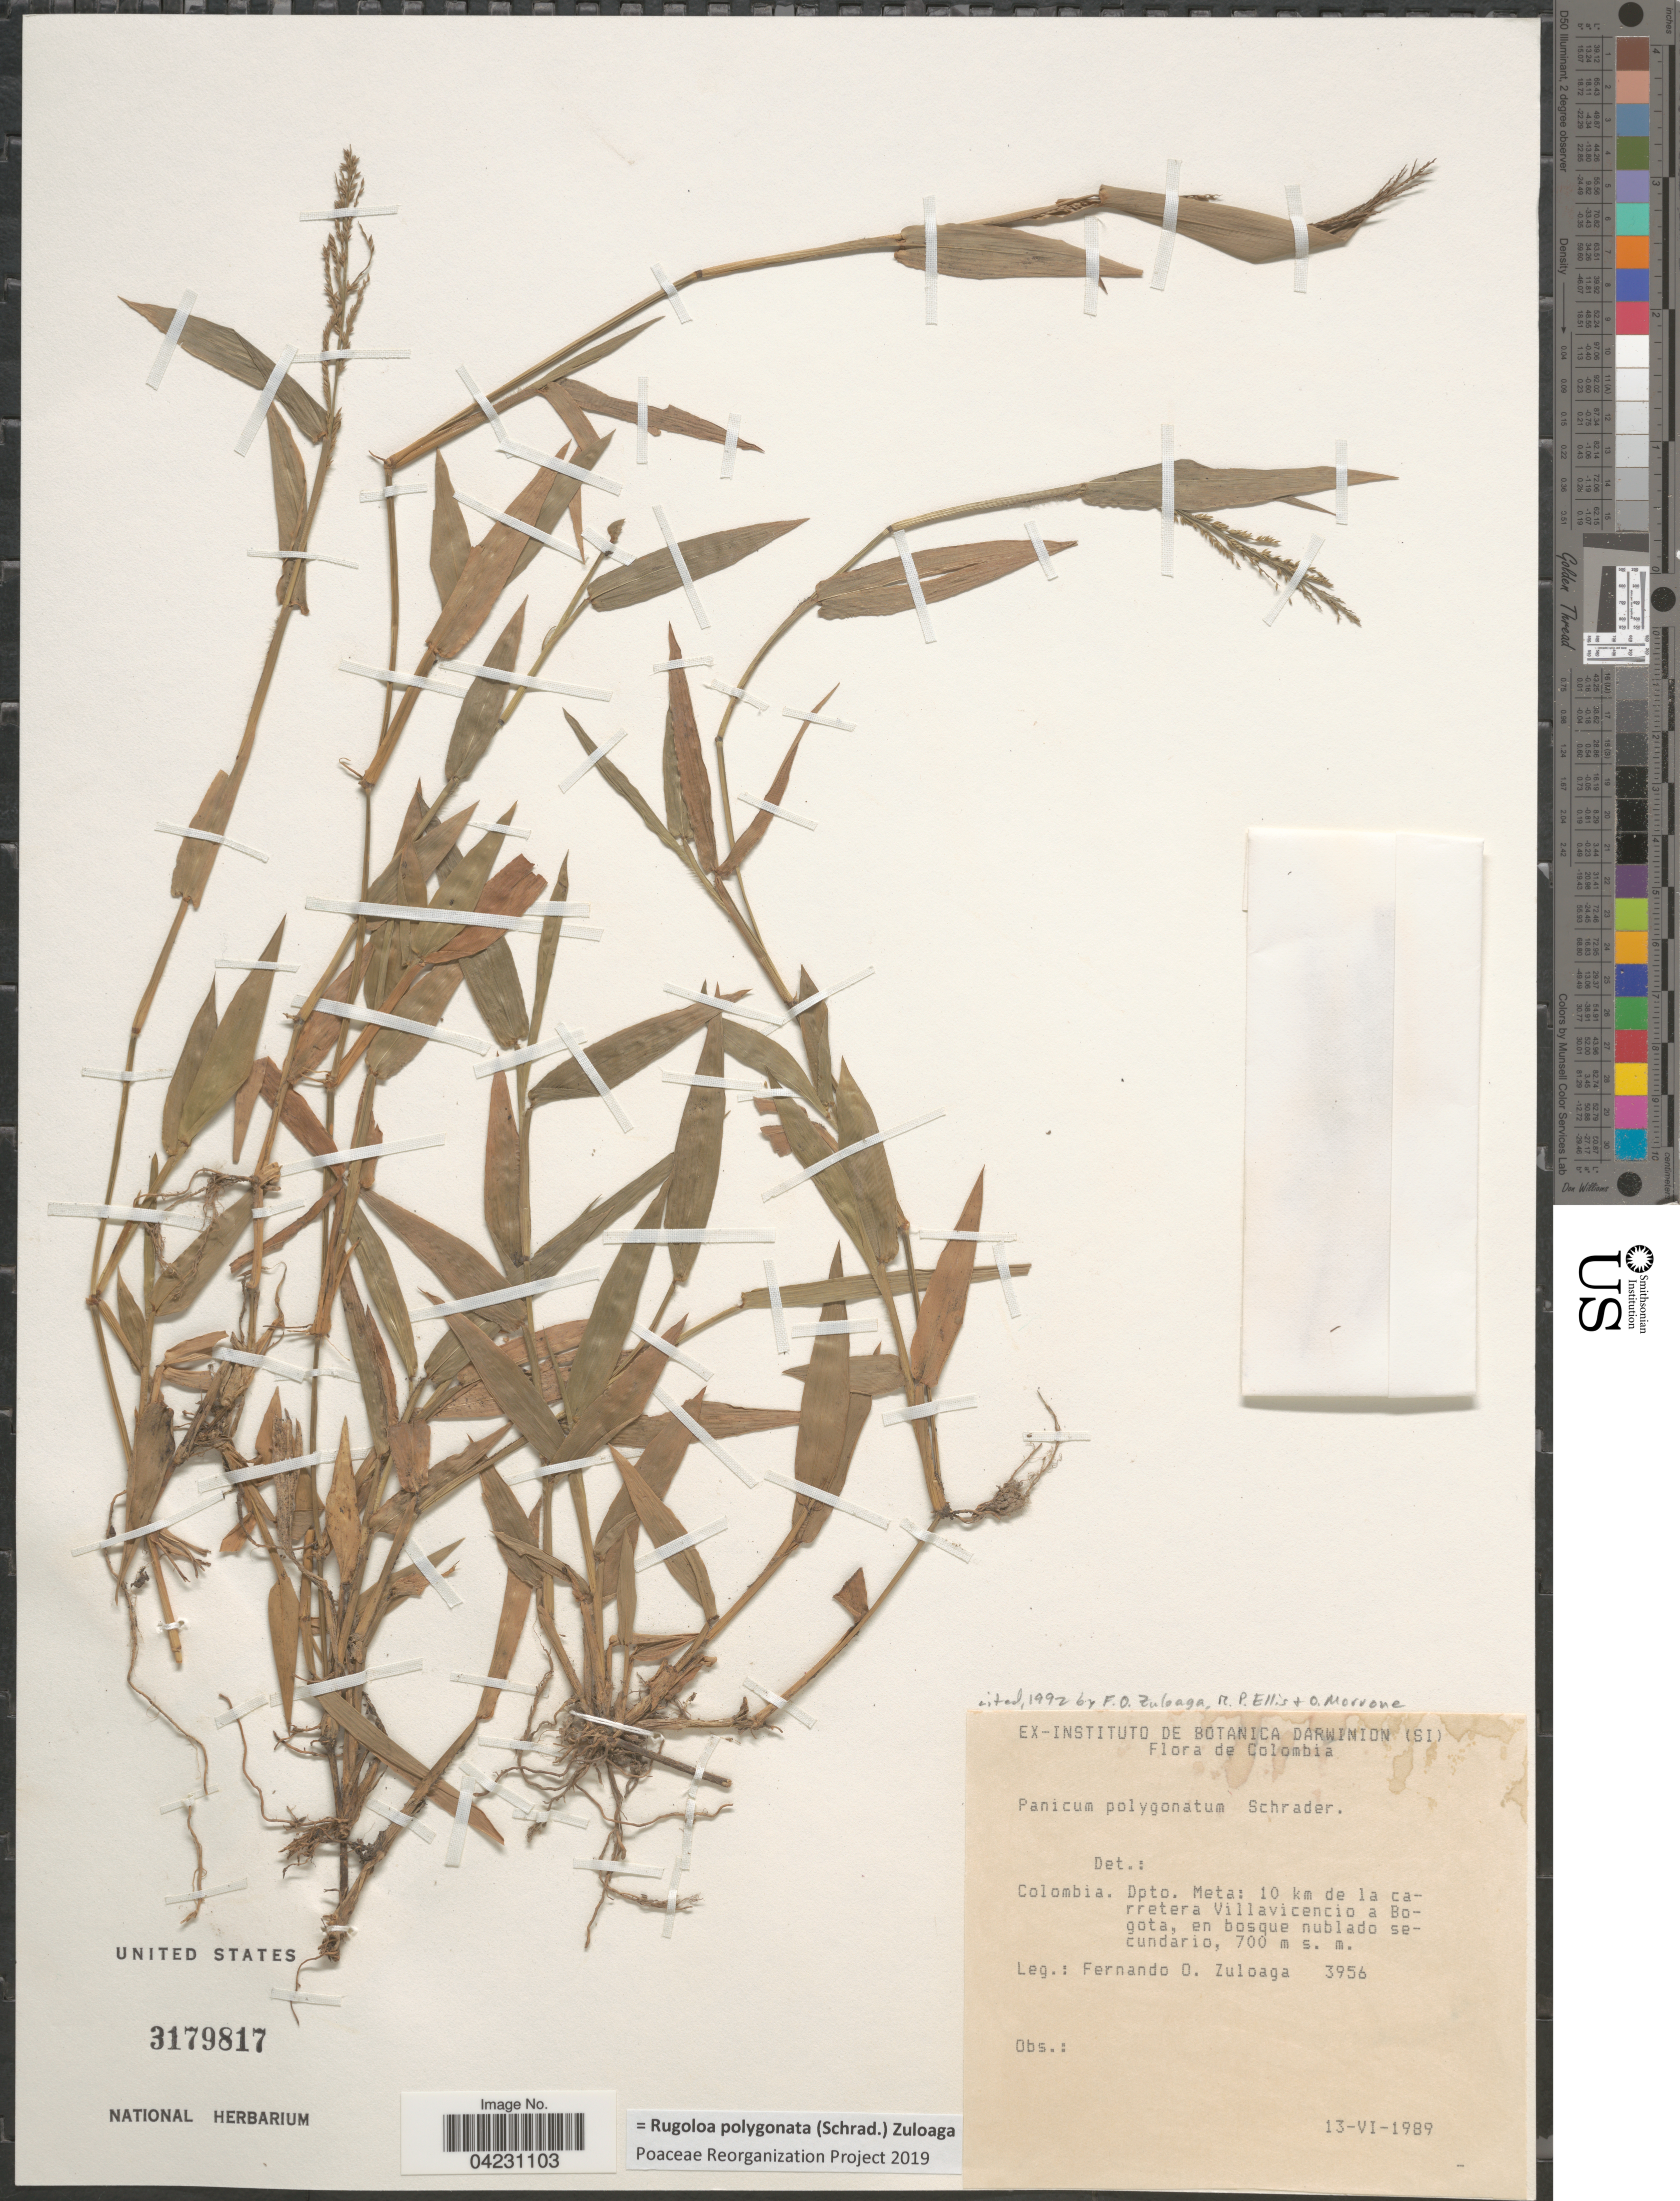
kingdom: Plantae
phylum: Tracheophyta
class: Liliopsida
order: Poales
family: Poaceae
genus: Rugoloa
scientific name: Rugoloa polygonata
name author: (Schrad.) Zuloaga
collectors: F. O. Zuloaga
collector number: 3956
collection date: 1989-06-13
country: Colombia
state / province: Meta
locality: Dpto. Meta: 10 km de la carretera Villavicencio a Bogota, en bosque nublado secundario.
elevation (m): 700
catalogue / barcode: US 3179817